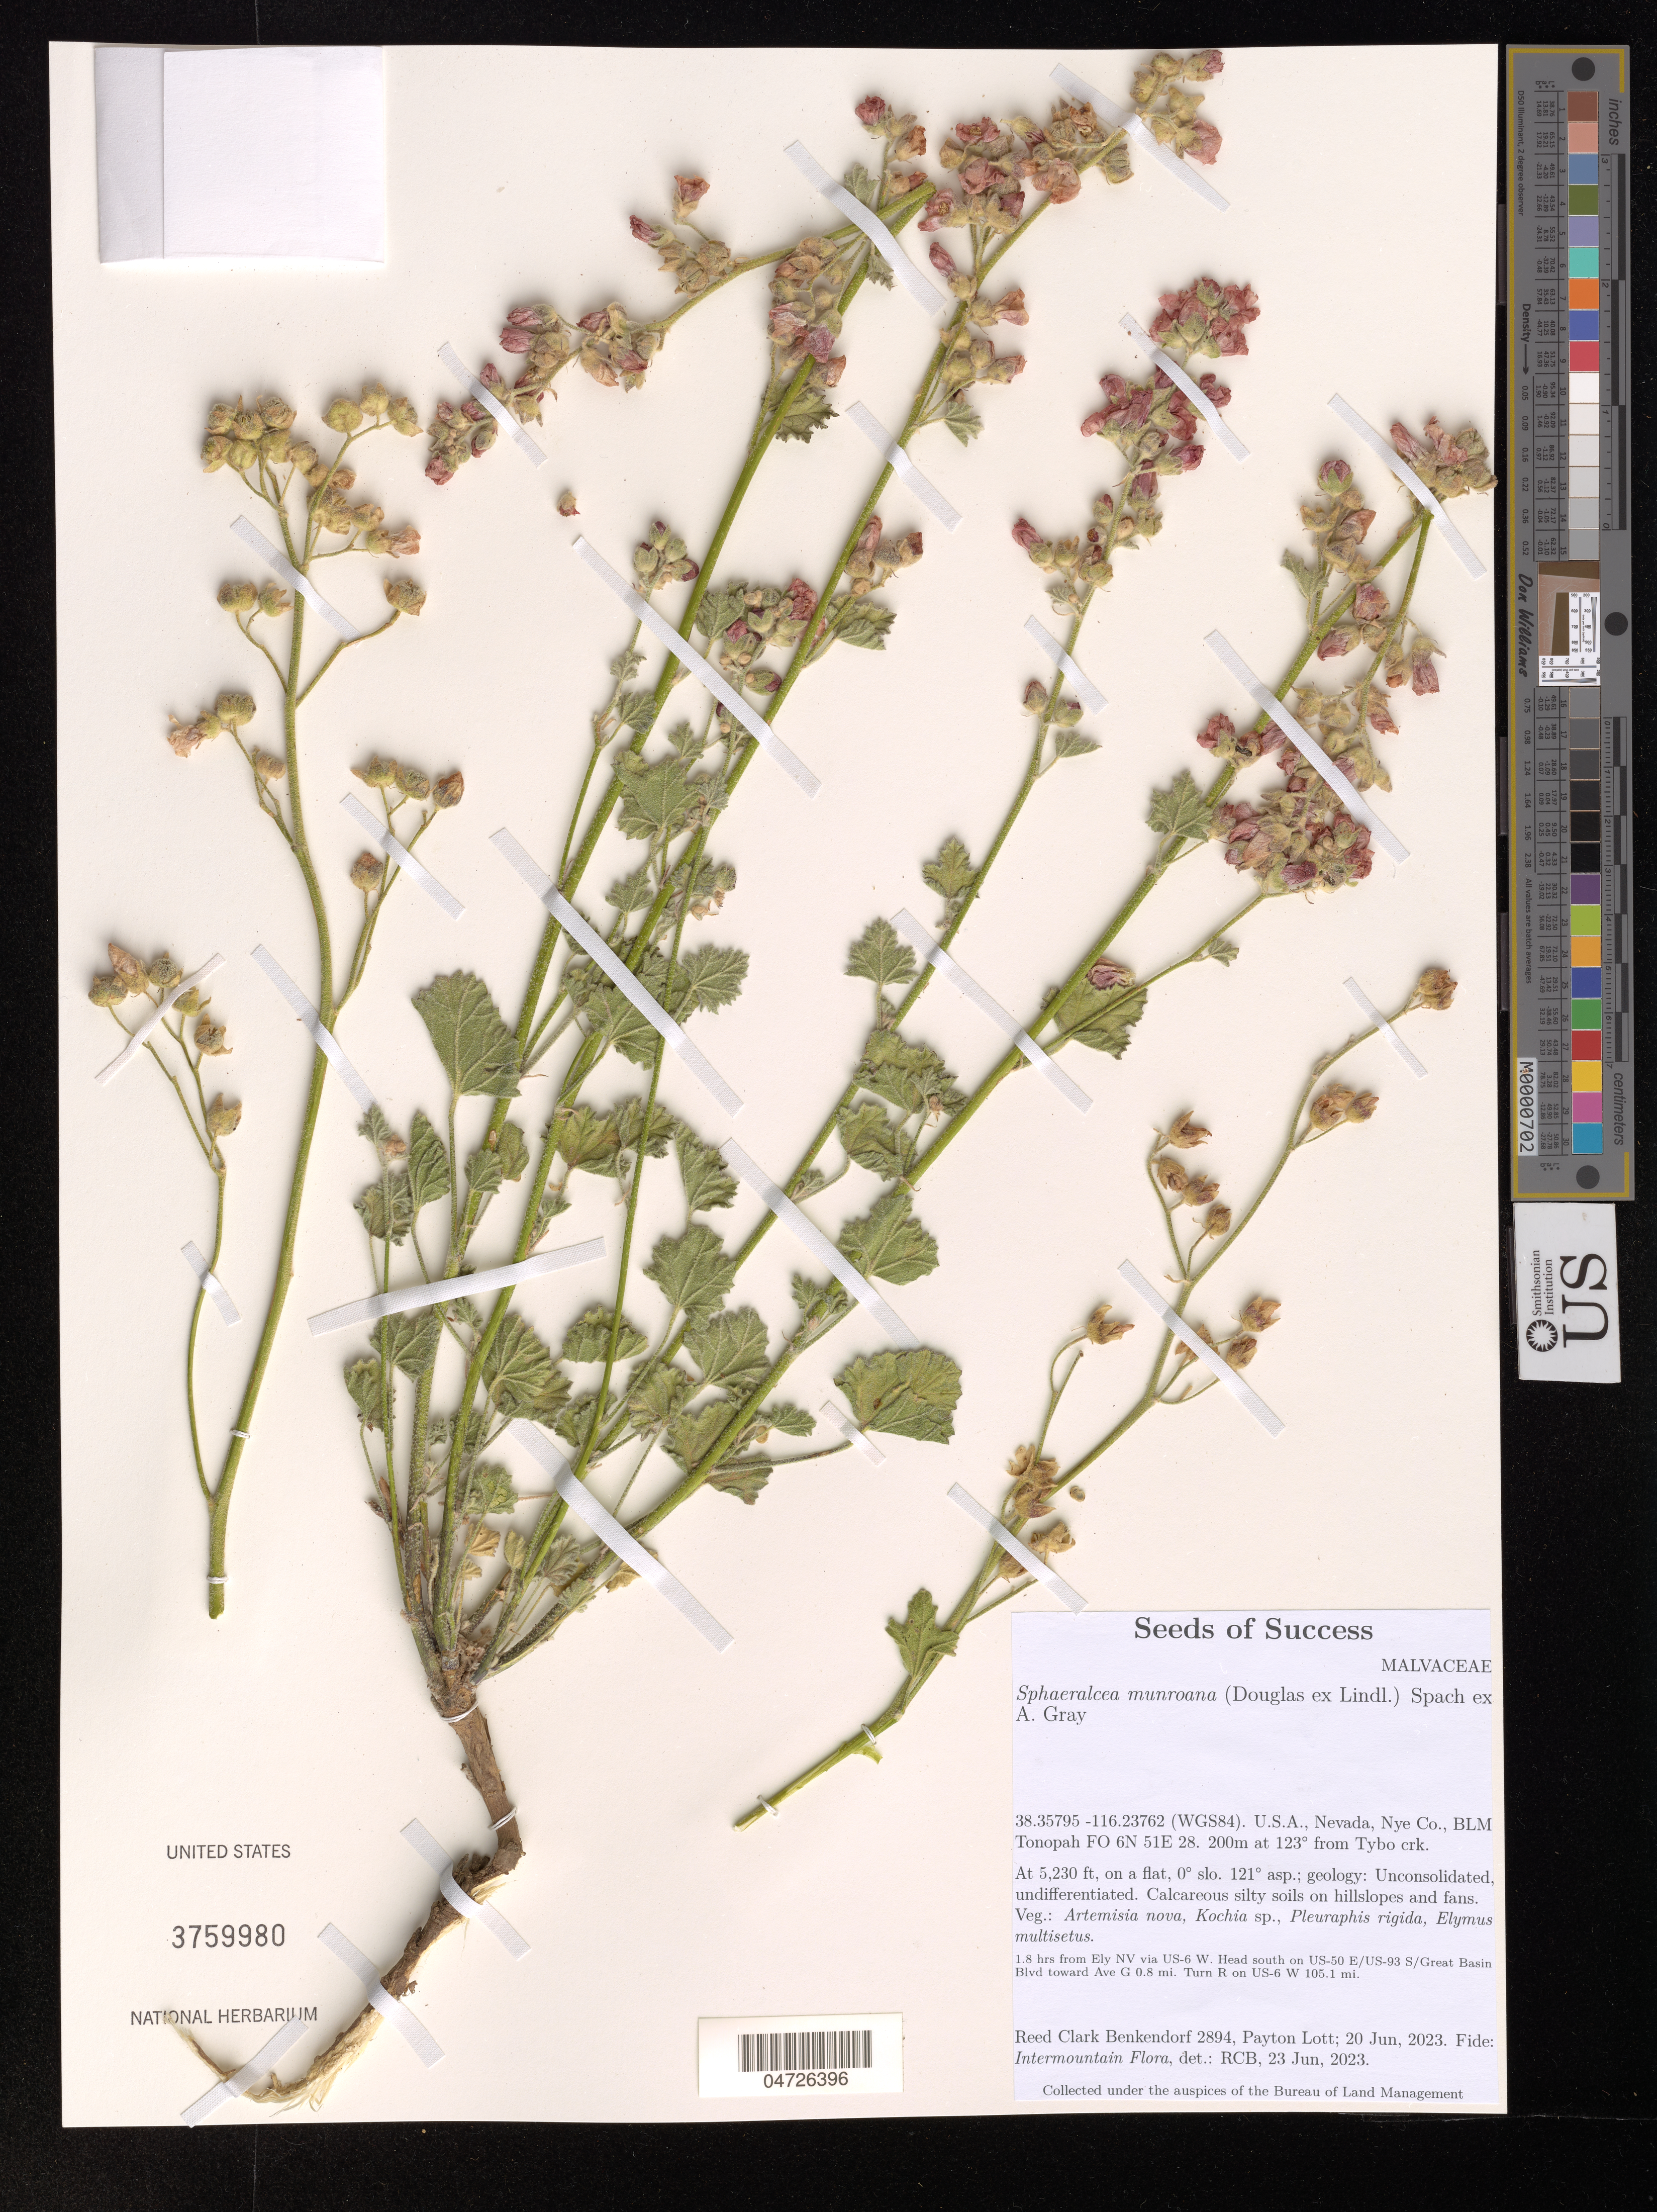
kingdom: Plantae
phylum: Tracheophyta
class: Magnoliopsida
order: Malvales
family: Malvaceae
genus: Sphaeralcea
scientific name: Sphaeralcea munroana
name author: (Douglas ex Lindl.) Spach ex A. Gray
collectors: R. Benkendorf & P. Lott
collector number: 2894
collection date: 2023-06-20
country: United States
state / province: Nevada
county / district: Nye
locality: (WGS84), Nye Co., BLM Tonopah FO 6N 51E 28. 200m at 123° from Tybo crk. 1.8 hrs from Ely NV via US-6 W. Head south on US-50 E/US-93 S/ Great Basin Blvd toward Ave G 0.8 mi. Turn R on US-6 W 105.1 mi.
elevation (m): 1594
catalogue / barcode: US 3759980